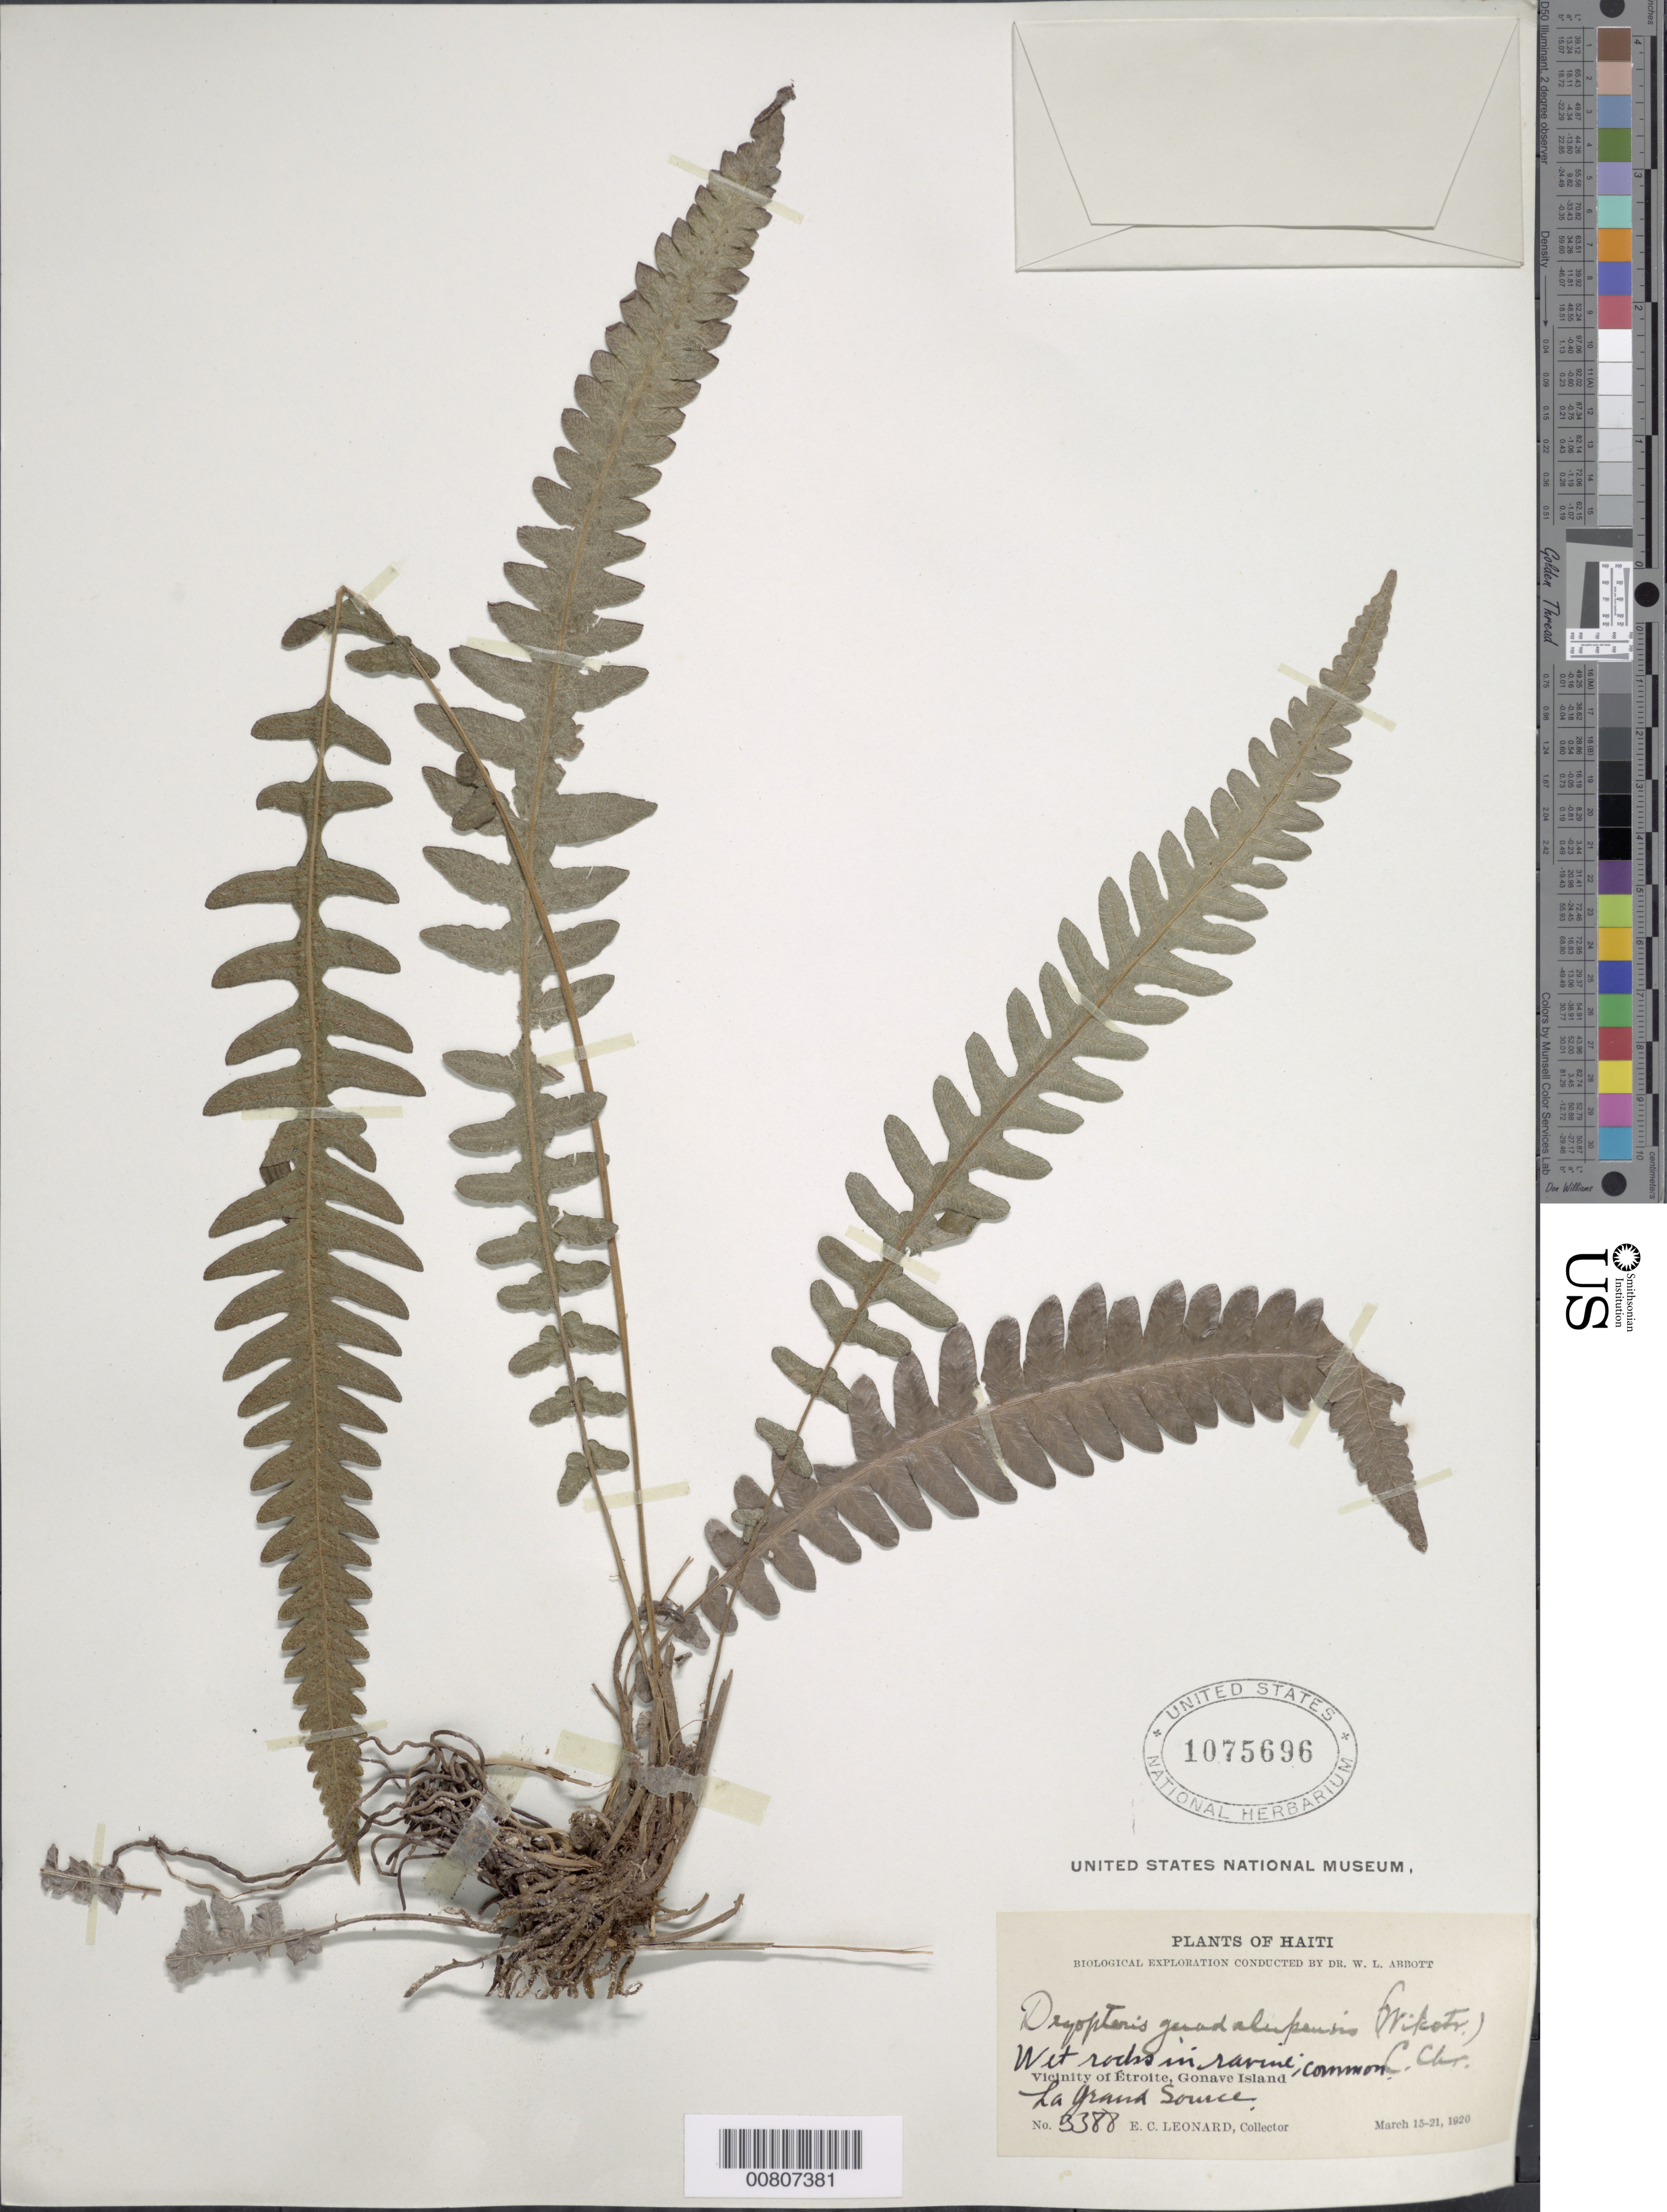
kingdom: Plantae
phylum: Tracheophyta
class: Polypodiopsida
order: Polypodiales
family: Thelypteridaceae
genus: Goniopteris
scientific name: Goniopteris guadelupensis (Wikstr.) comb. nov., ined 2015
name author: (Wikstr.)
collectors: E. C. Leonard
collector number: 3388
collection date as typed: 15 Mar 1920 to 21 Mar 1920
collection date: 1920-03-15/1920-03-21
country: Haiti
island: Hispaniola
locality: Gonave Island, vicinity Étroite, La Grande Source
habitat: Wet rocks in ravine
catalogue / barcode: US 1075696